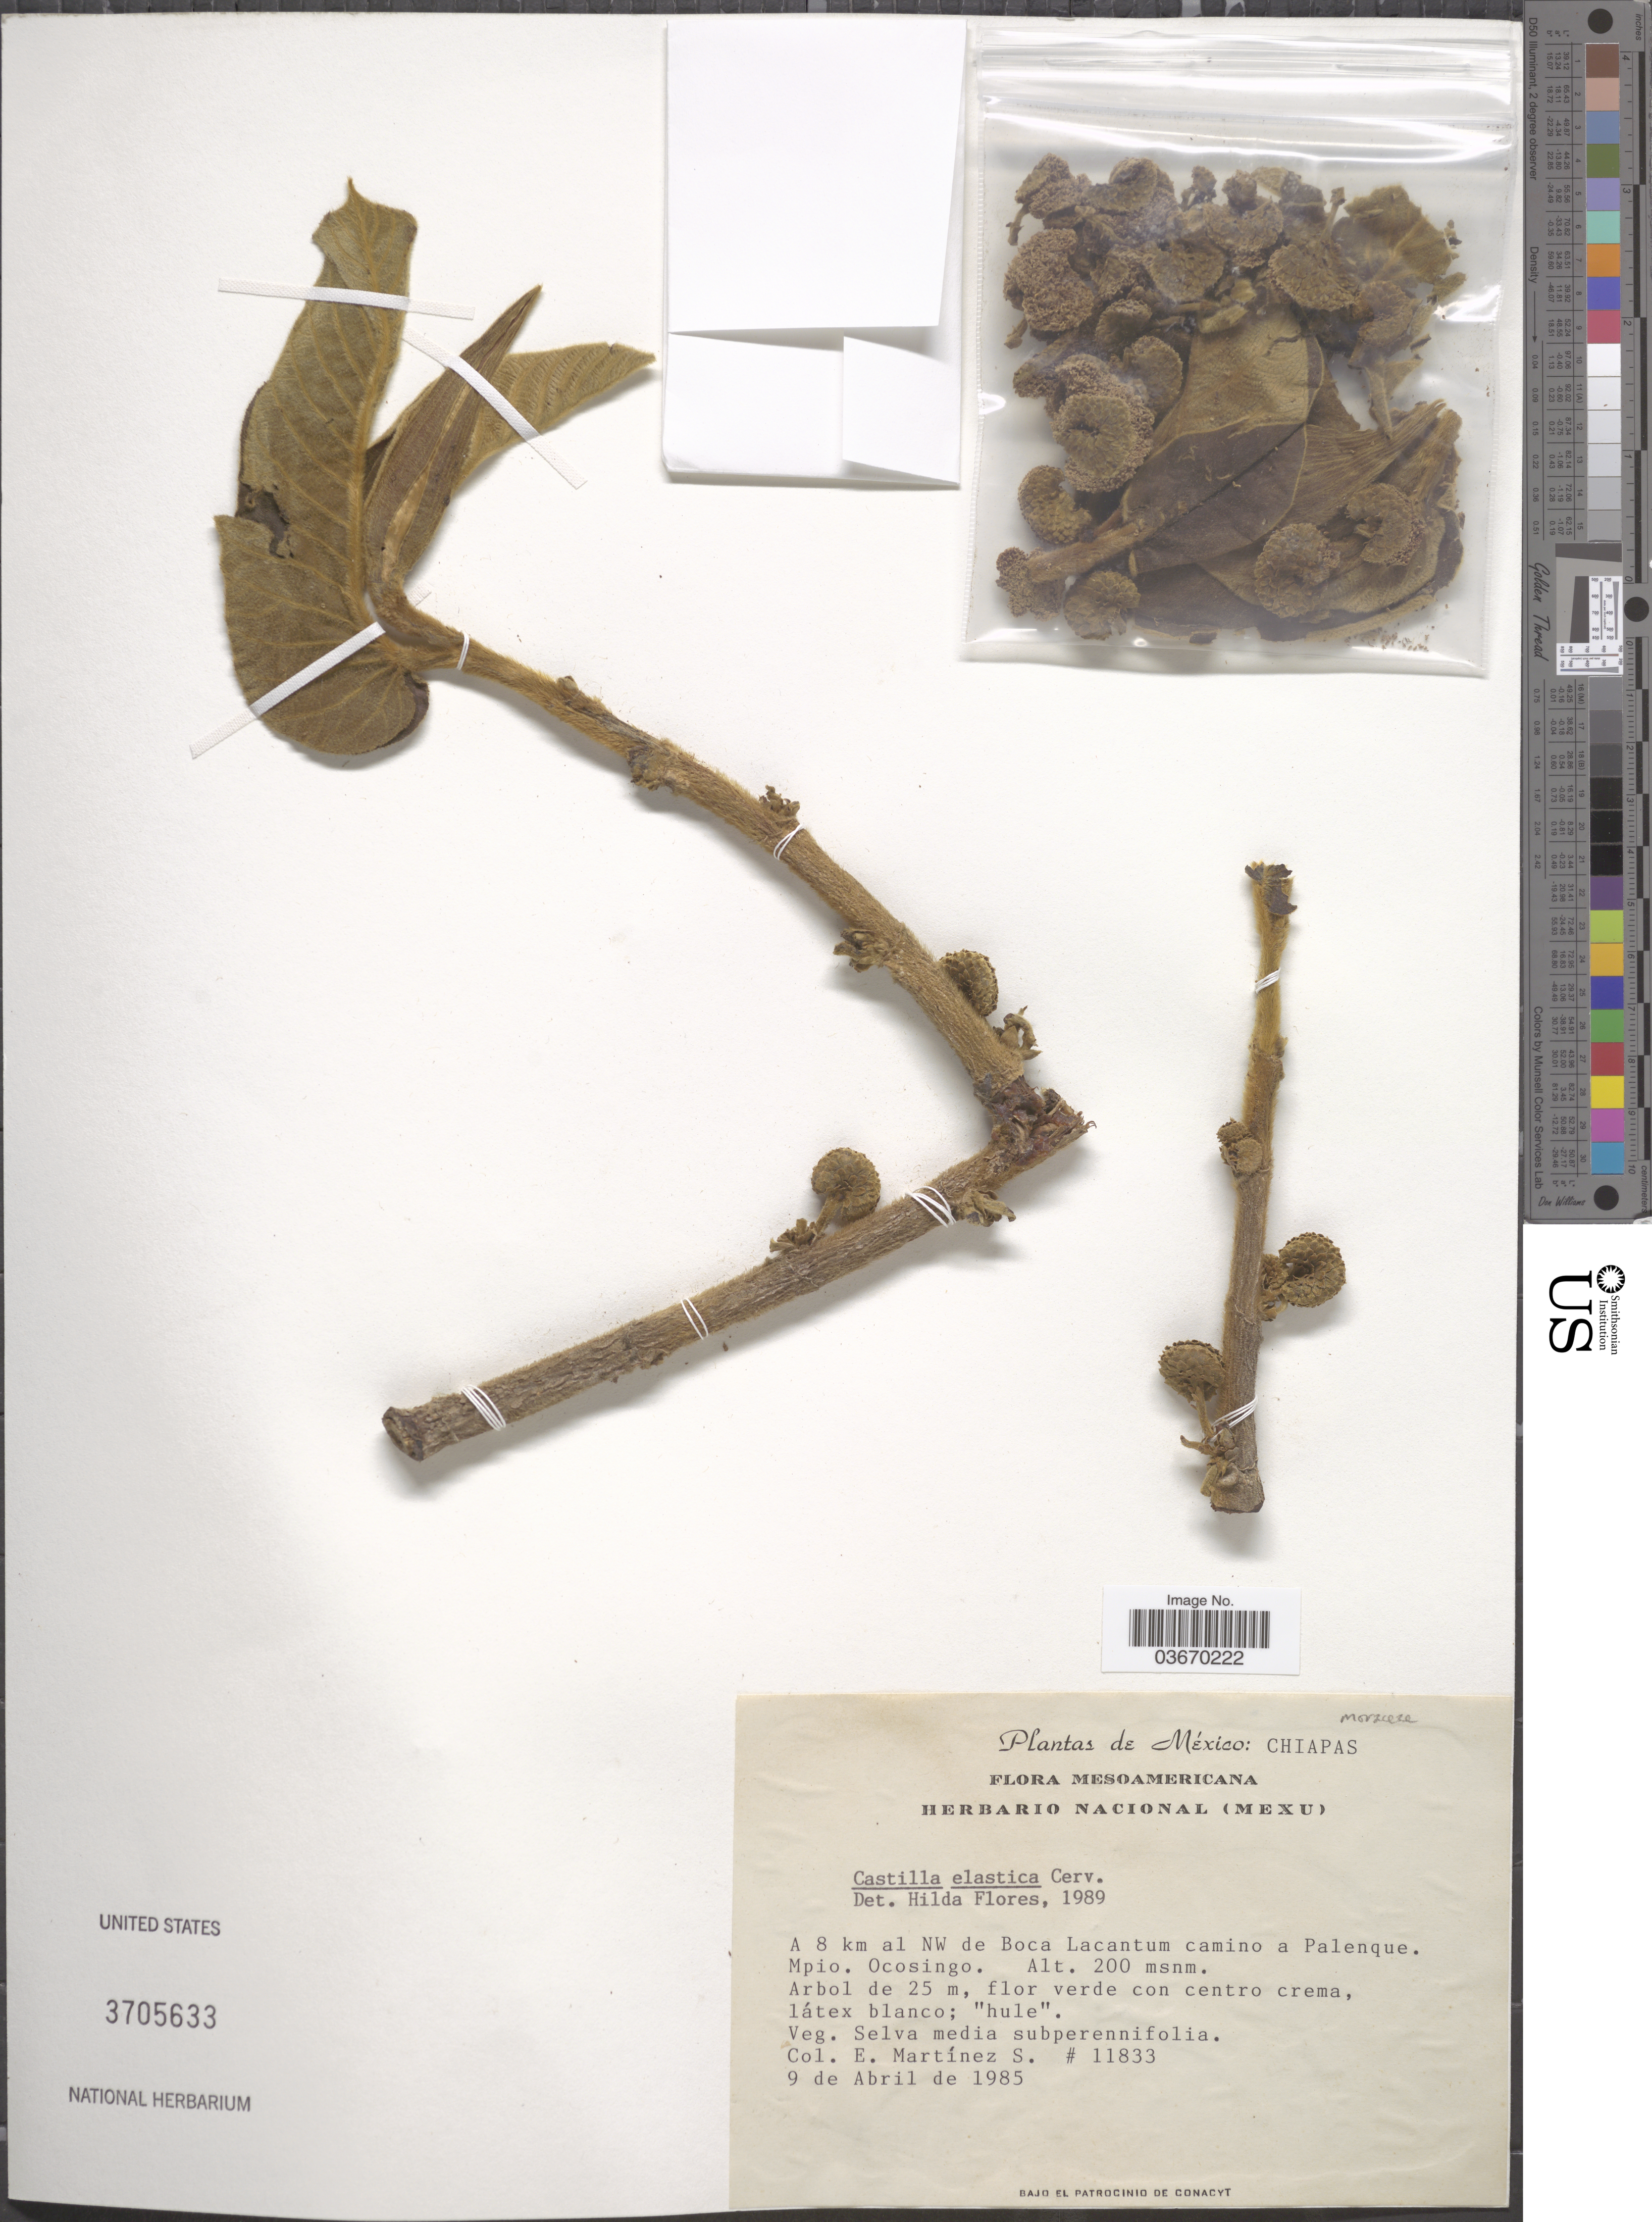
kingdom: Plantae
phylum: Tracheophyta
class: Magnoliopsida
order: Rosales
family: Moraceae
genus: Castilla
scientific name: Castilla elastica subsp. elastica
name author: Sessé ex Cerv.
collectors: E. M. Martínez S.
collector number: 11833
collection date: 1985-04-09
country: Mexico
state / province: Chiapas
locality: A 8 km al NW de Boca Lacantum camino a Palenque. Mpio. Ocosingo.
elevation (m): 200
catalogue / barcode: US 3705633